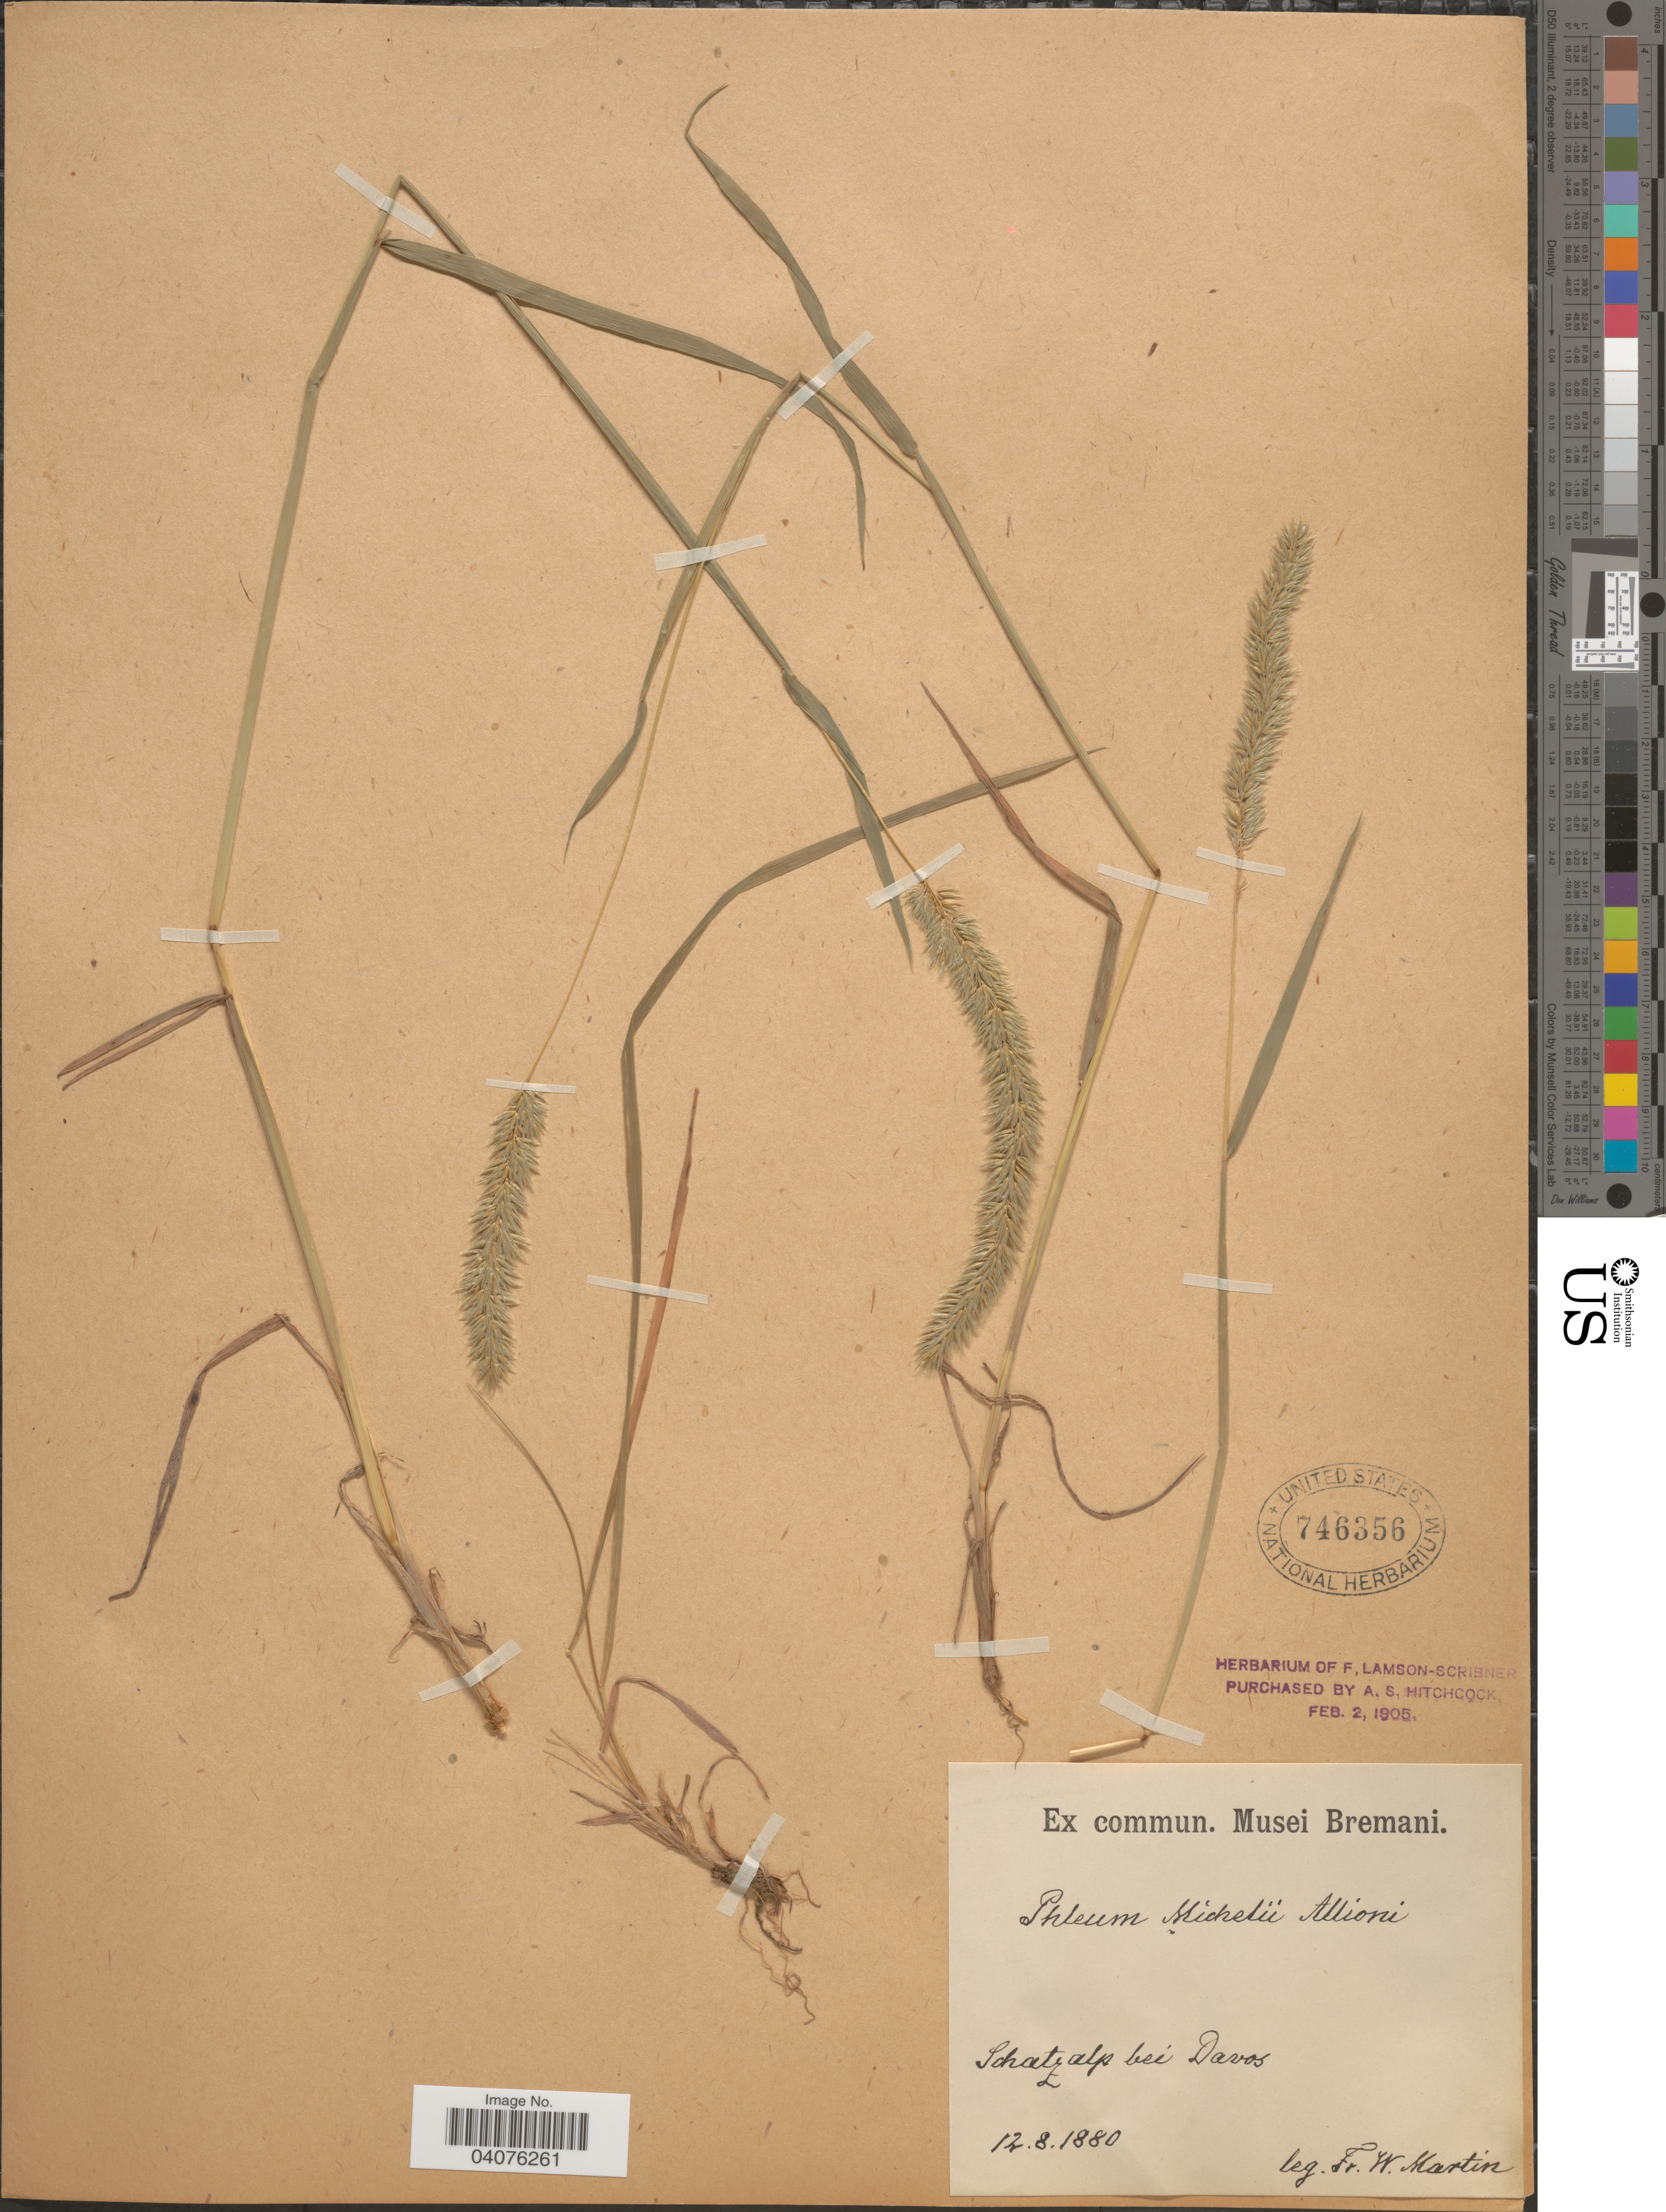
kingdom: Plantae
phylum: Tracheophyta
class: Liliopsida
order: Poales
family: Poaceae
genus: Phleum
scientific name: Phleum michelii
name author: All.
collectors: F. Martin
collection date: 1880-08-12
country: Switzerland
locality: Schatz alp bei Davos.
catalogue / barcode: US 746356